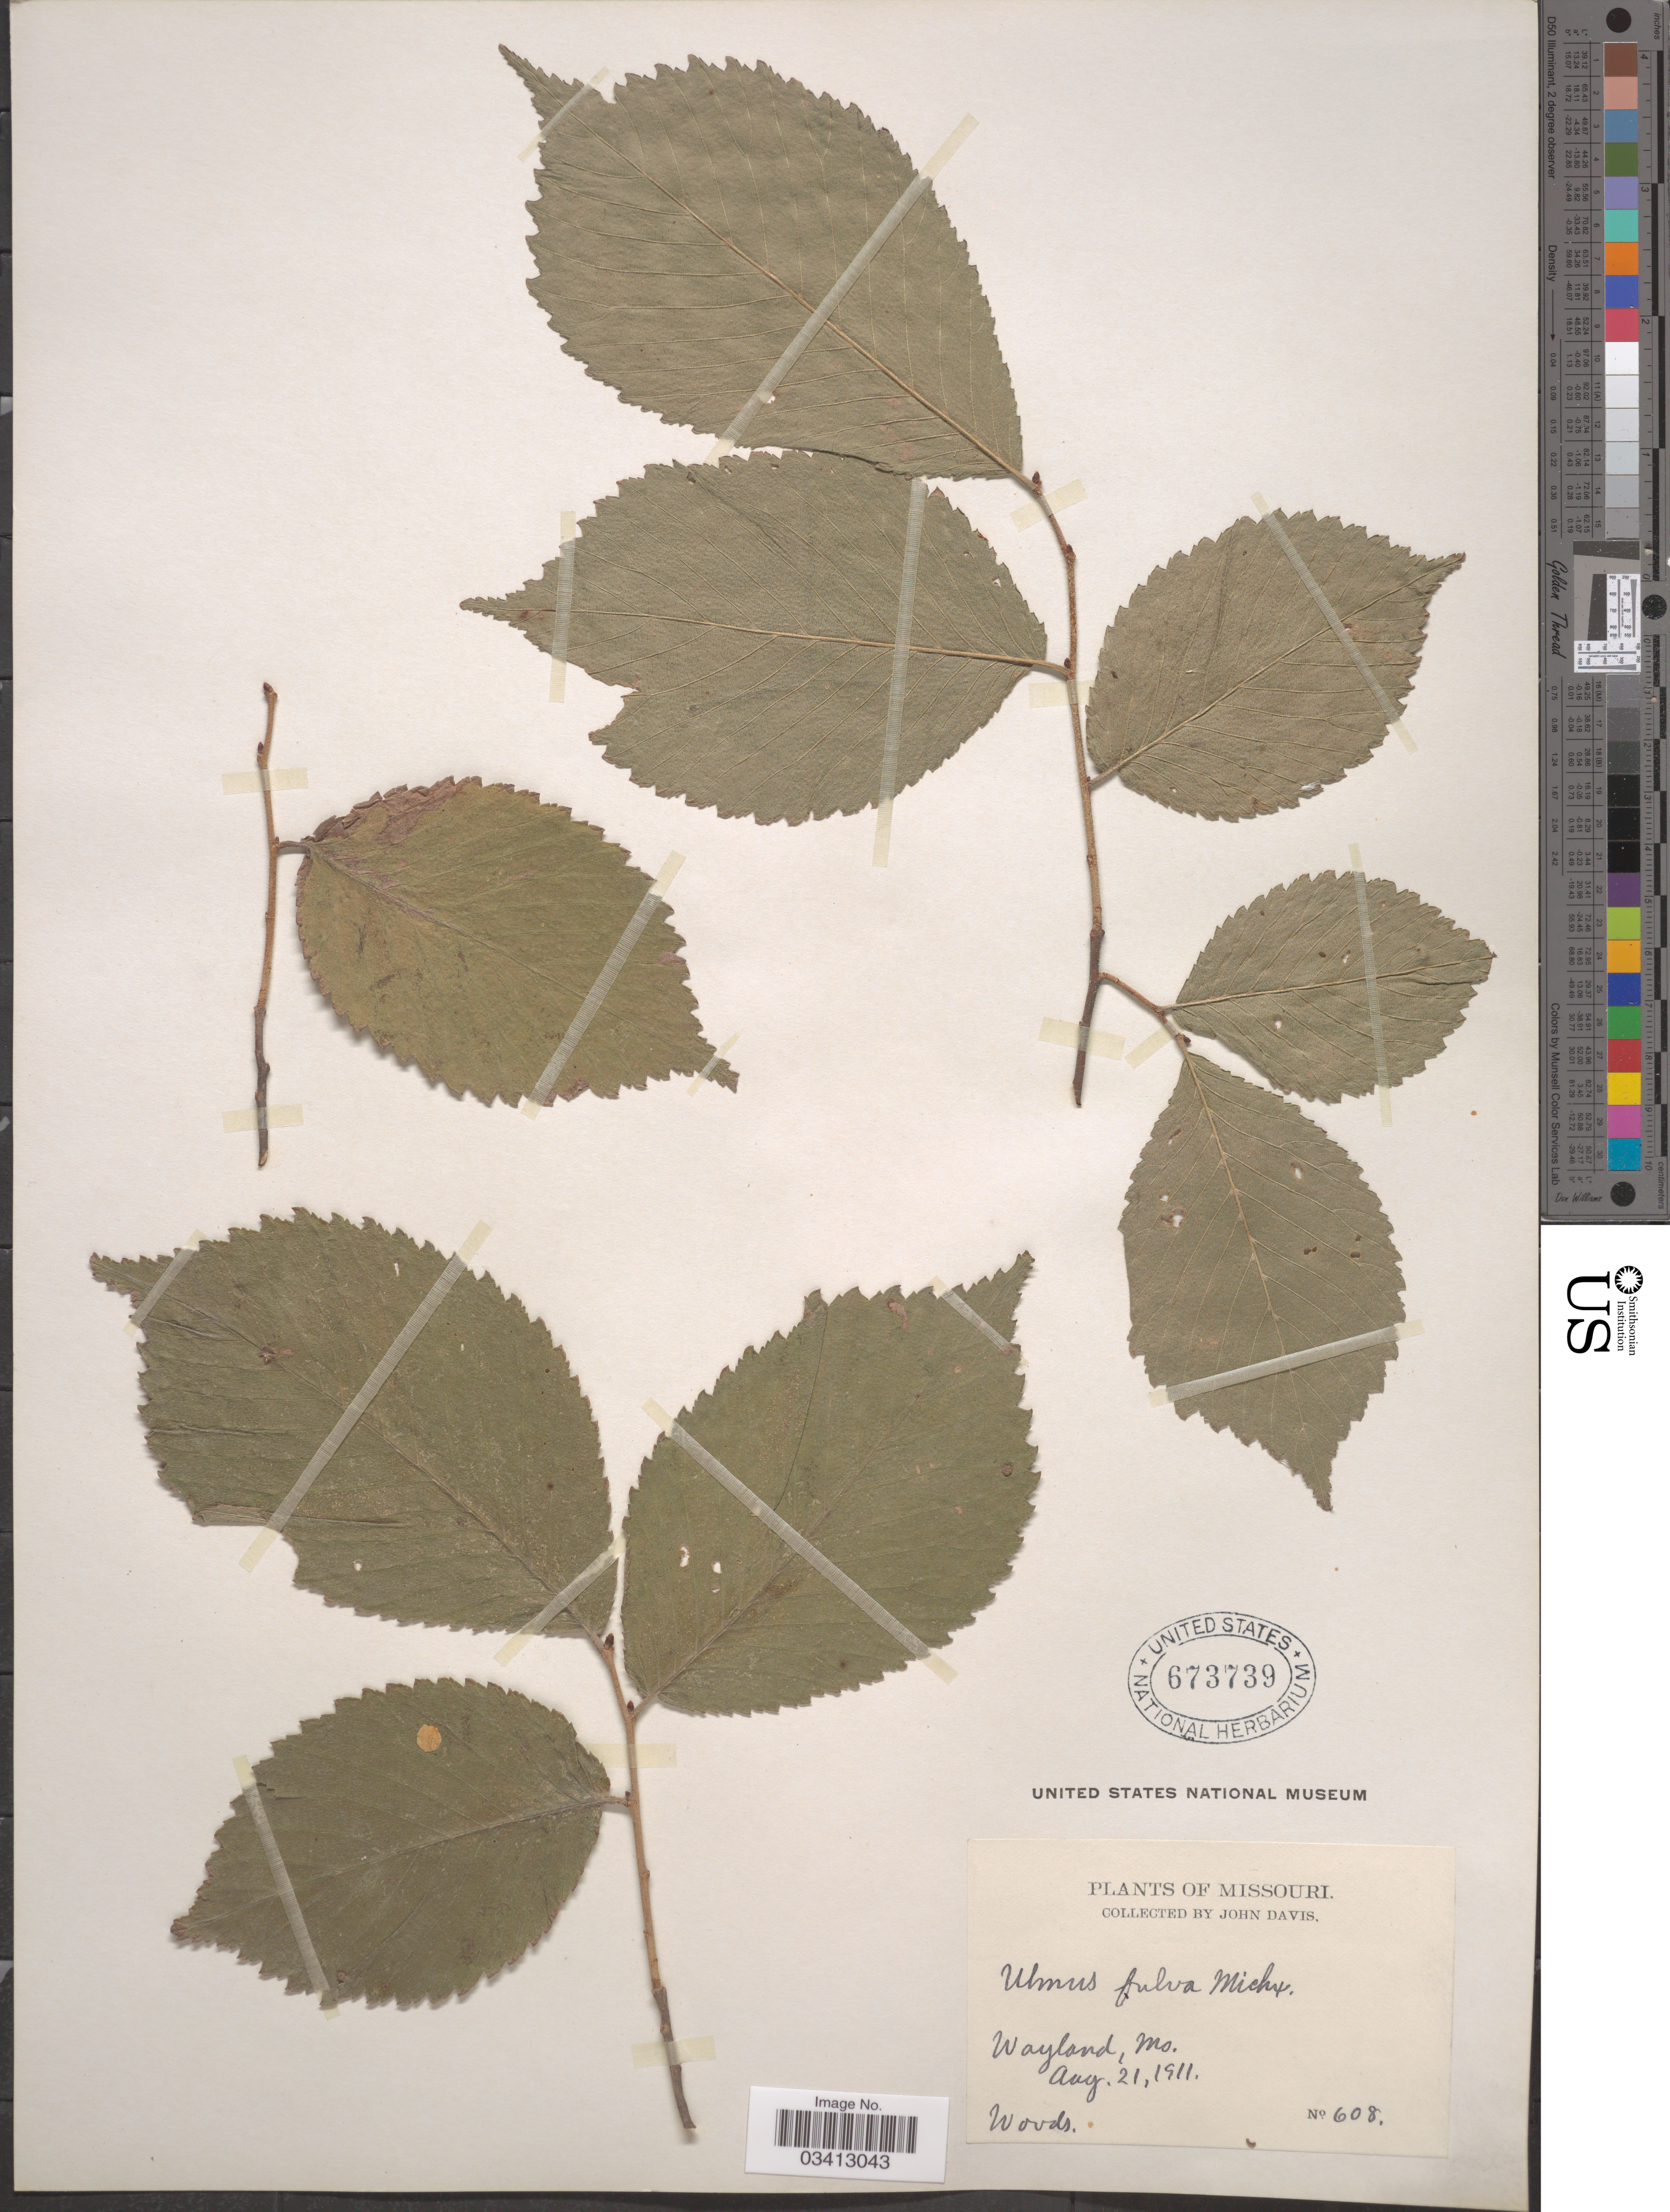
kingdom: Plantae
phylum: Tracheophyta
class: Magnoliopsida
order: Rosales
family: Ulmaceae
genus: Ulmus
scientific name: Ulmus rubra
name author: Muhl.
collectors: J. Davis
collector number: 608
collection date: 1911-08-21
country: United States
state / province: Missouri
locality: Wayland.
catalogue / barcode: US 673739